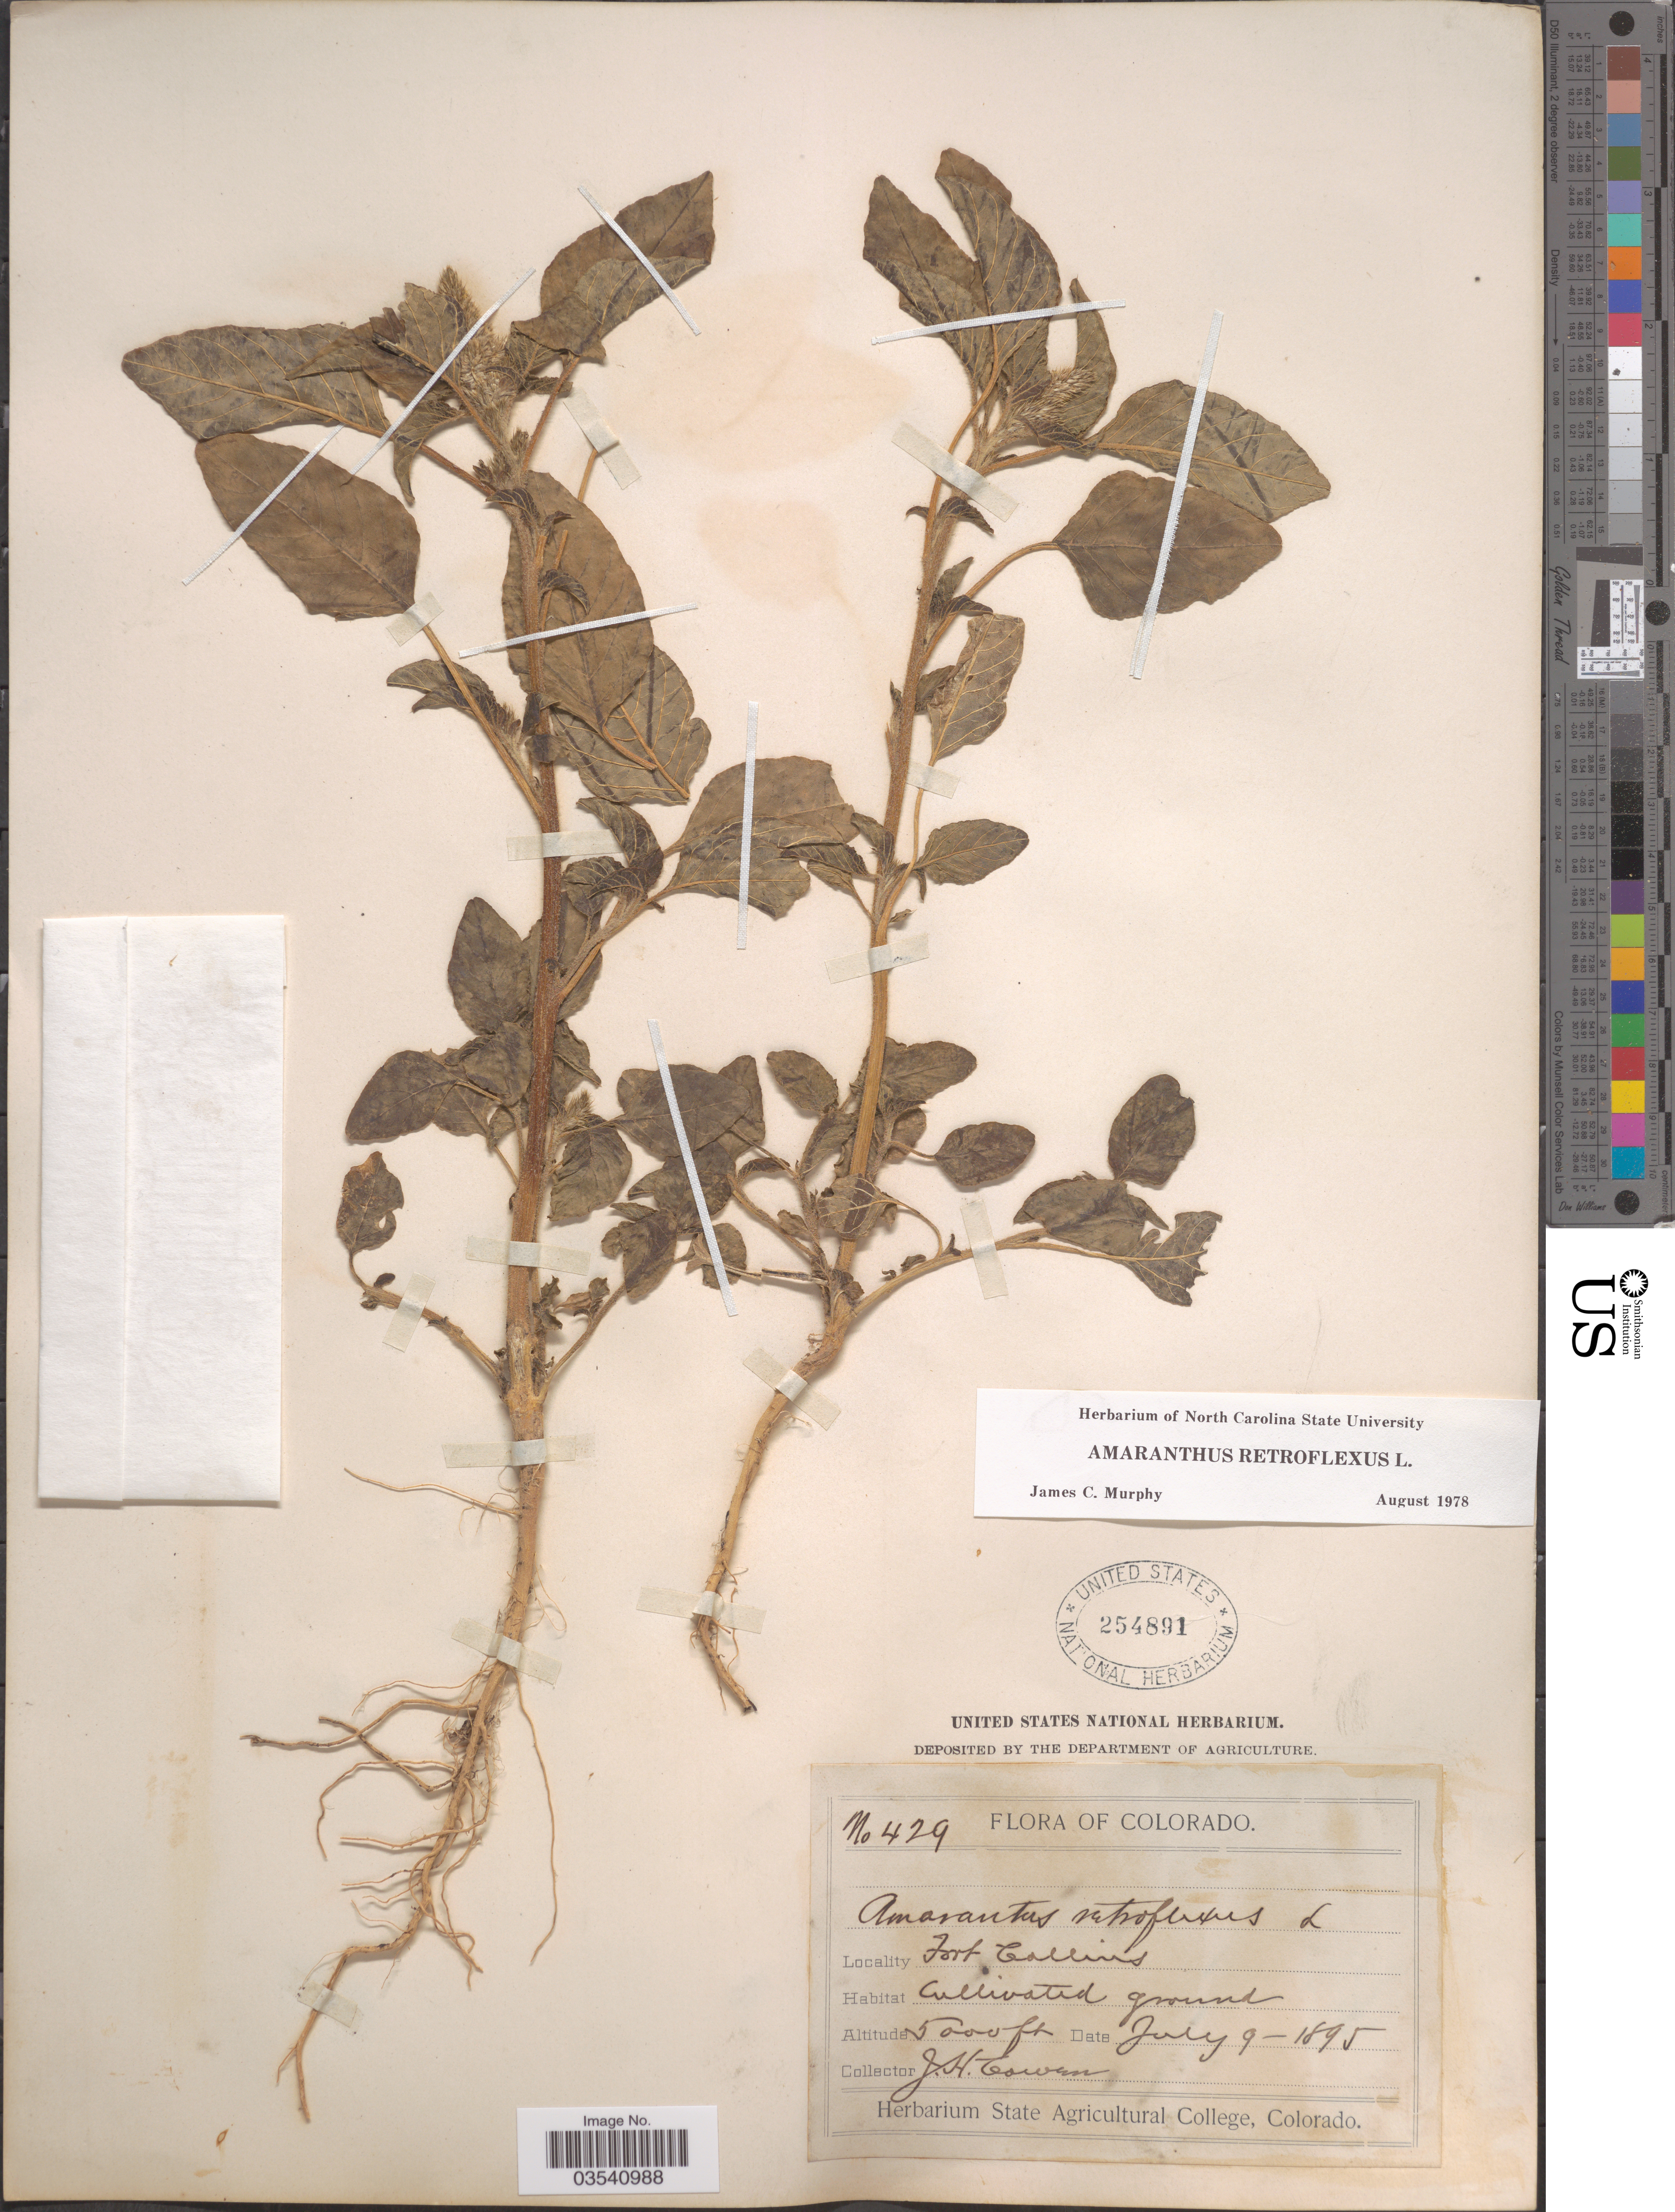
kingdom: Plantae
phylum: Tracheophyta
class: Magnoliopsida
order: Caryophyllales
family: Amaranthaceae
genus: Amaranthus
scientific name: Amaranthus retroflexus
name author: L.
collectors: J. H. Cowen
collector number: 429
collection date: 1895-07-09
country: United States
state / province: Colorado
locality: Fort Collins.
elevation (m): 1524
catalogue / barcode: US 254891